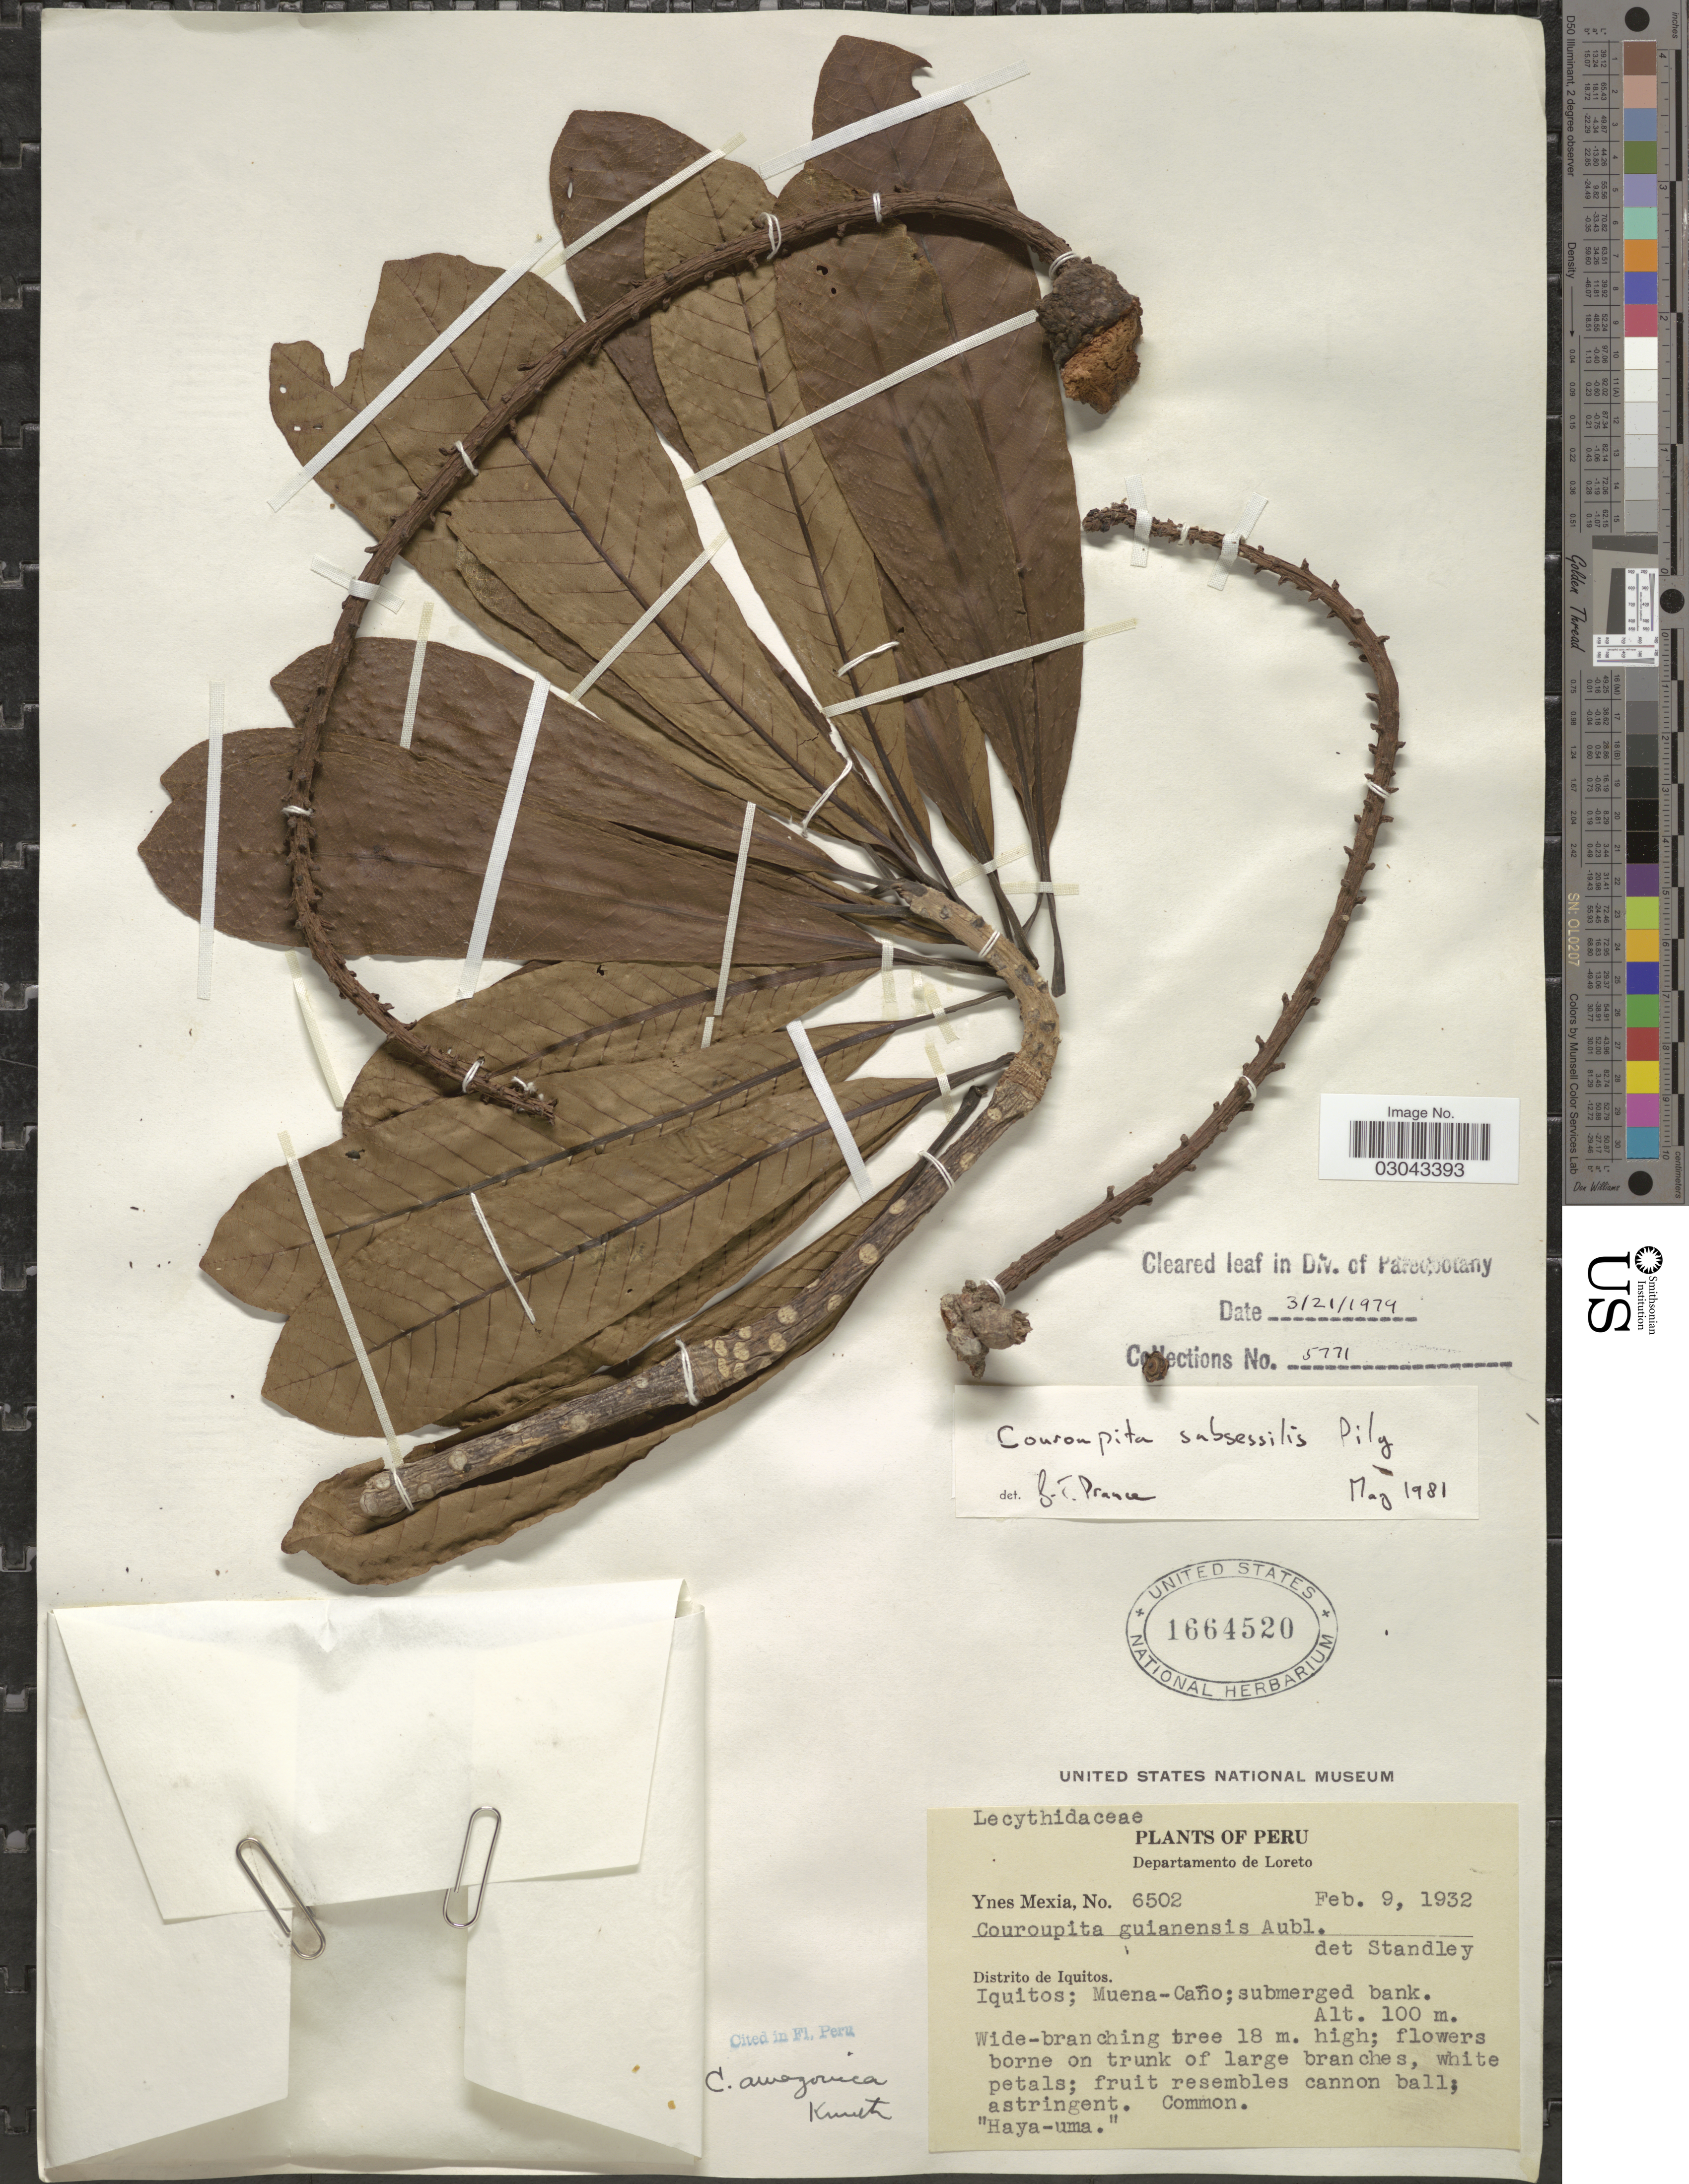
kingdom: Plantae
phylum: Tracheophyta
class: Magnoliopsida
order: Ericales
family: Lecythidaceae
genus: Couroupita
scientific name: Couroupita subsessilis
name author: Pilg.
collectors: Y. Mexia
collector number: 6502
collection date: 1932-02-09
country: Peru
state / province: Loreto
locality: Departamento de Loreto, Distrito de Iquitos, Iquitos; Muena-Caño.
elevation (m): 100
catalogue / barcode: US 1664520